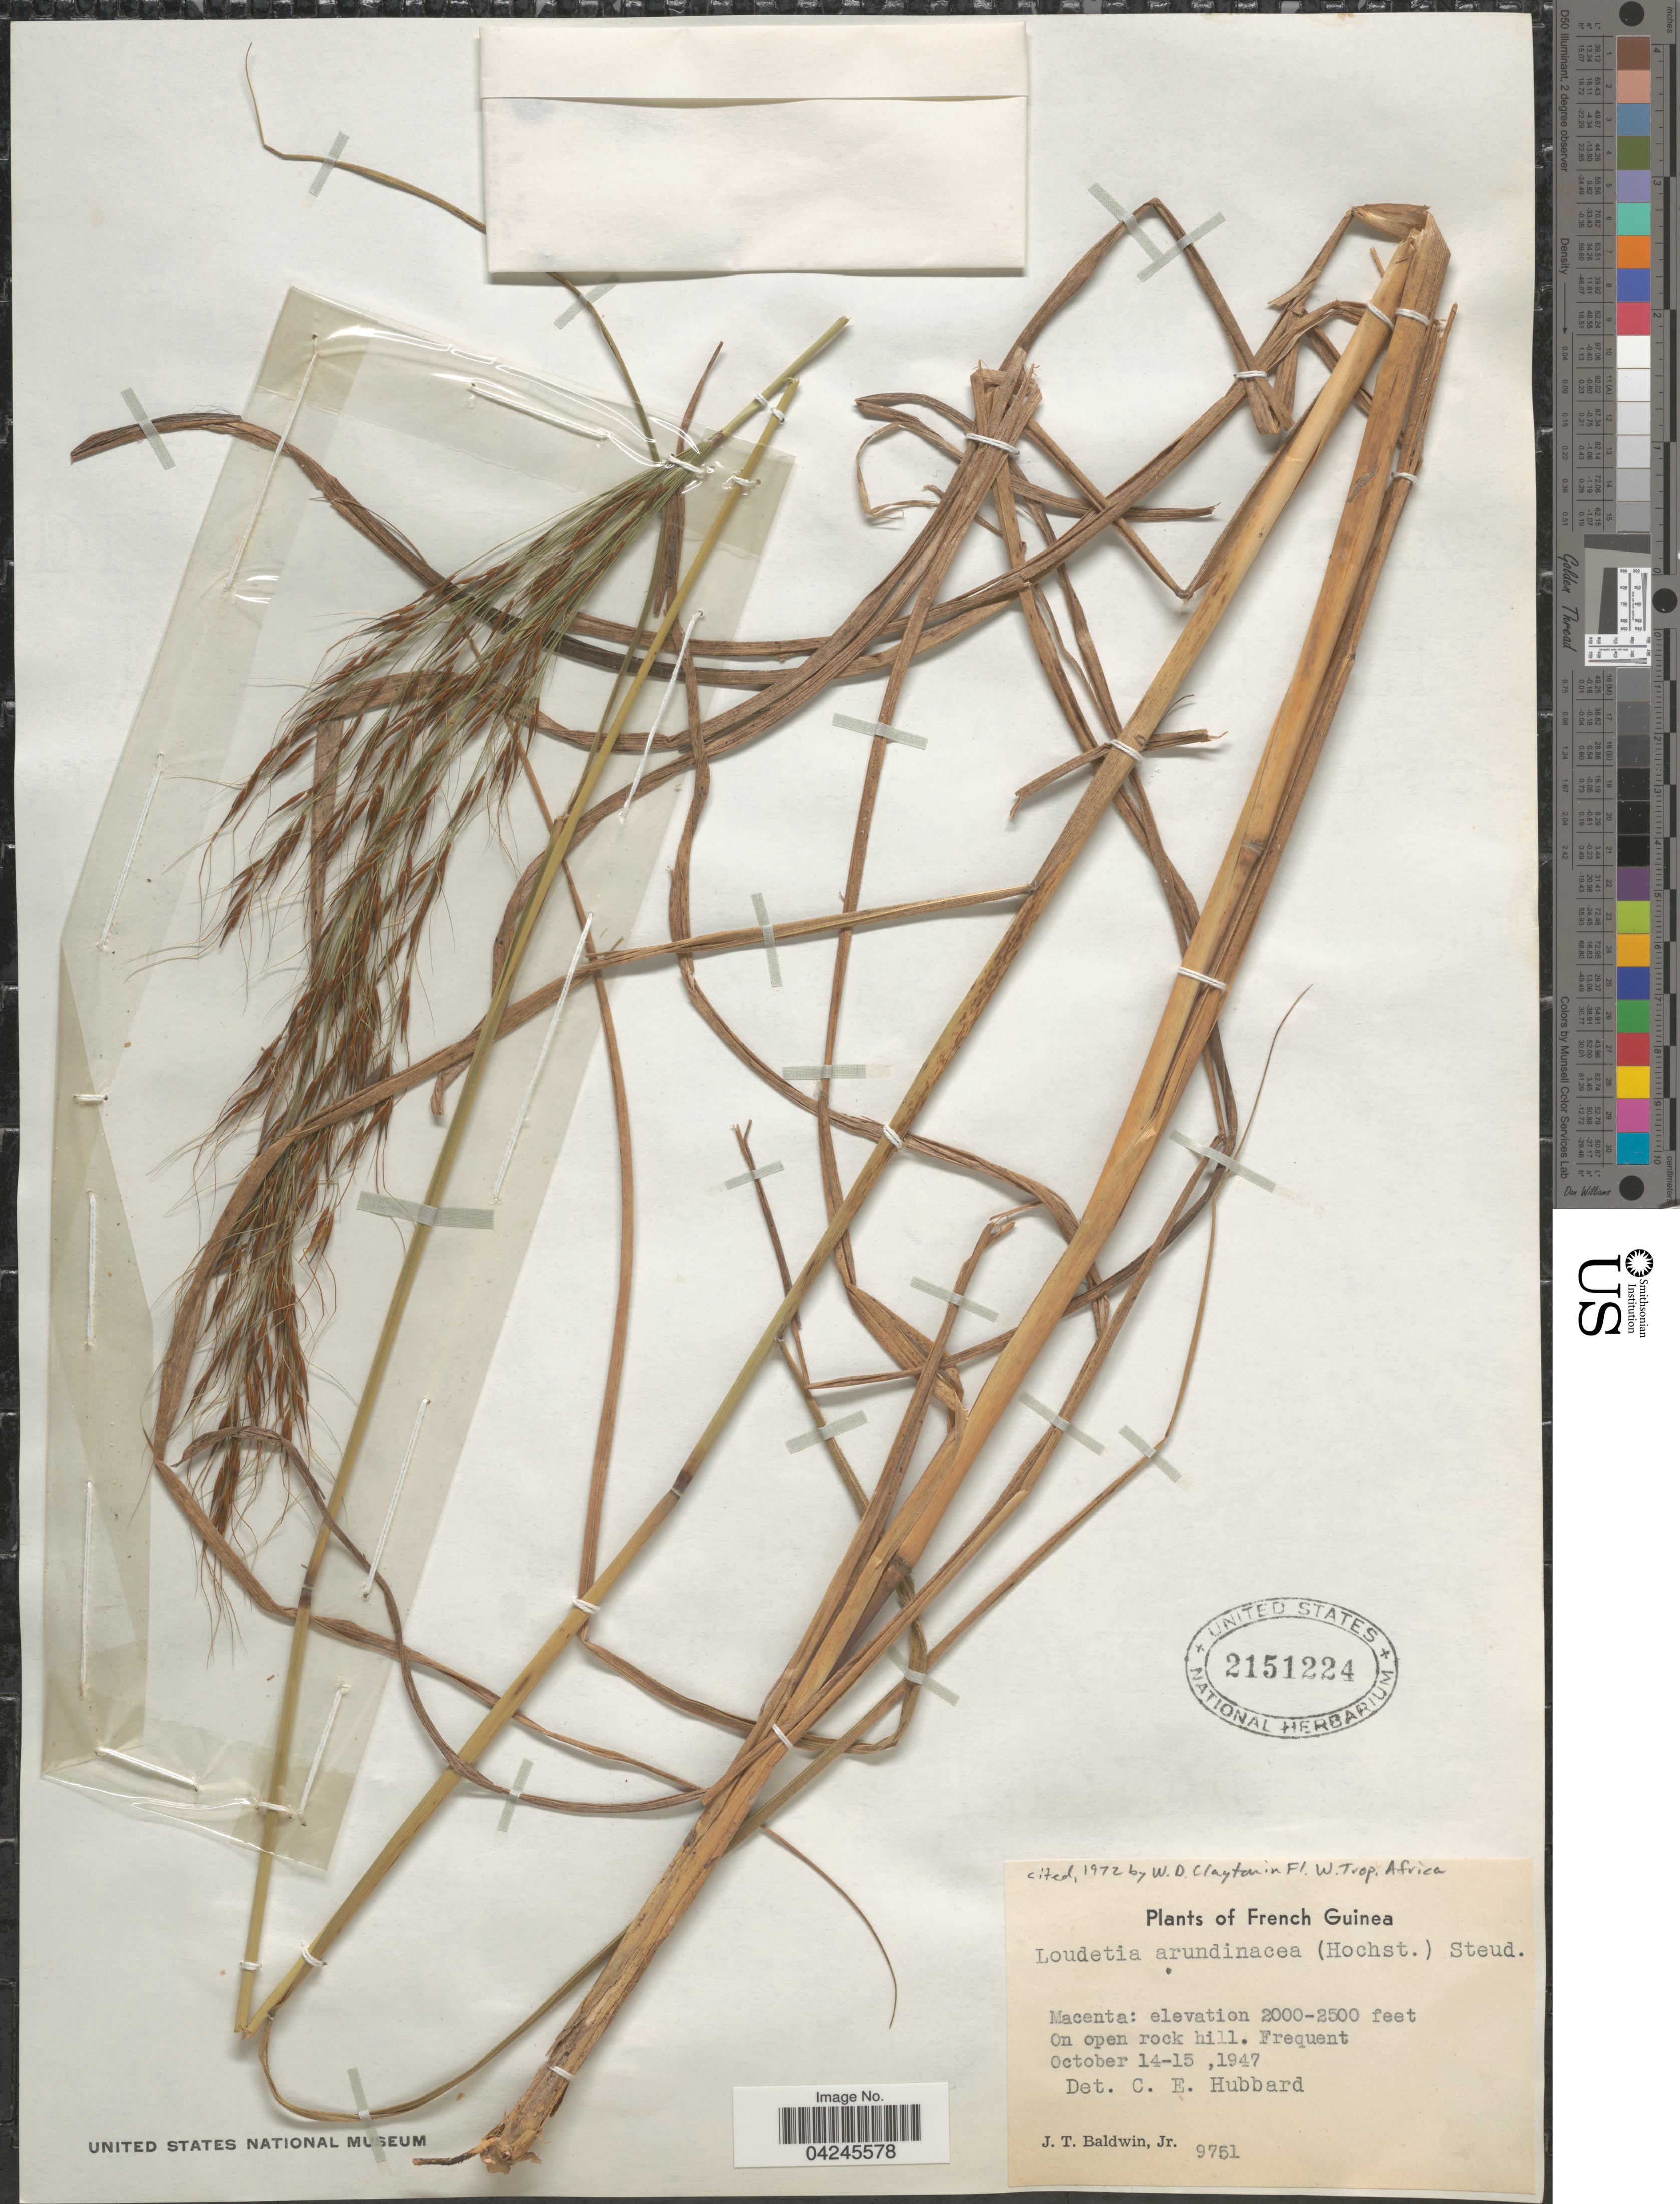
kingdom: Plantae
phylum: Tracheophyta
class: Liliopsida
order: Poales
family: Poaceae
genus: Loudetia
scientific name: Loudetia arundinacea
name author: (Hochst. ex A. Rich.) Steud.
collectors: J. T. Baldwin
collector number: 9751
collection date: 1947-10-14/1947-10-15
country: French Guiana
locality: Macenta. On open rocky hill.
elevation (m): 610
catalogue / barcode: US 2151224